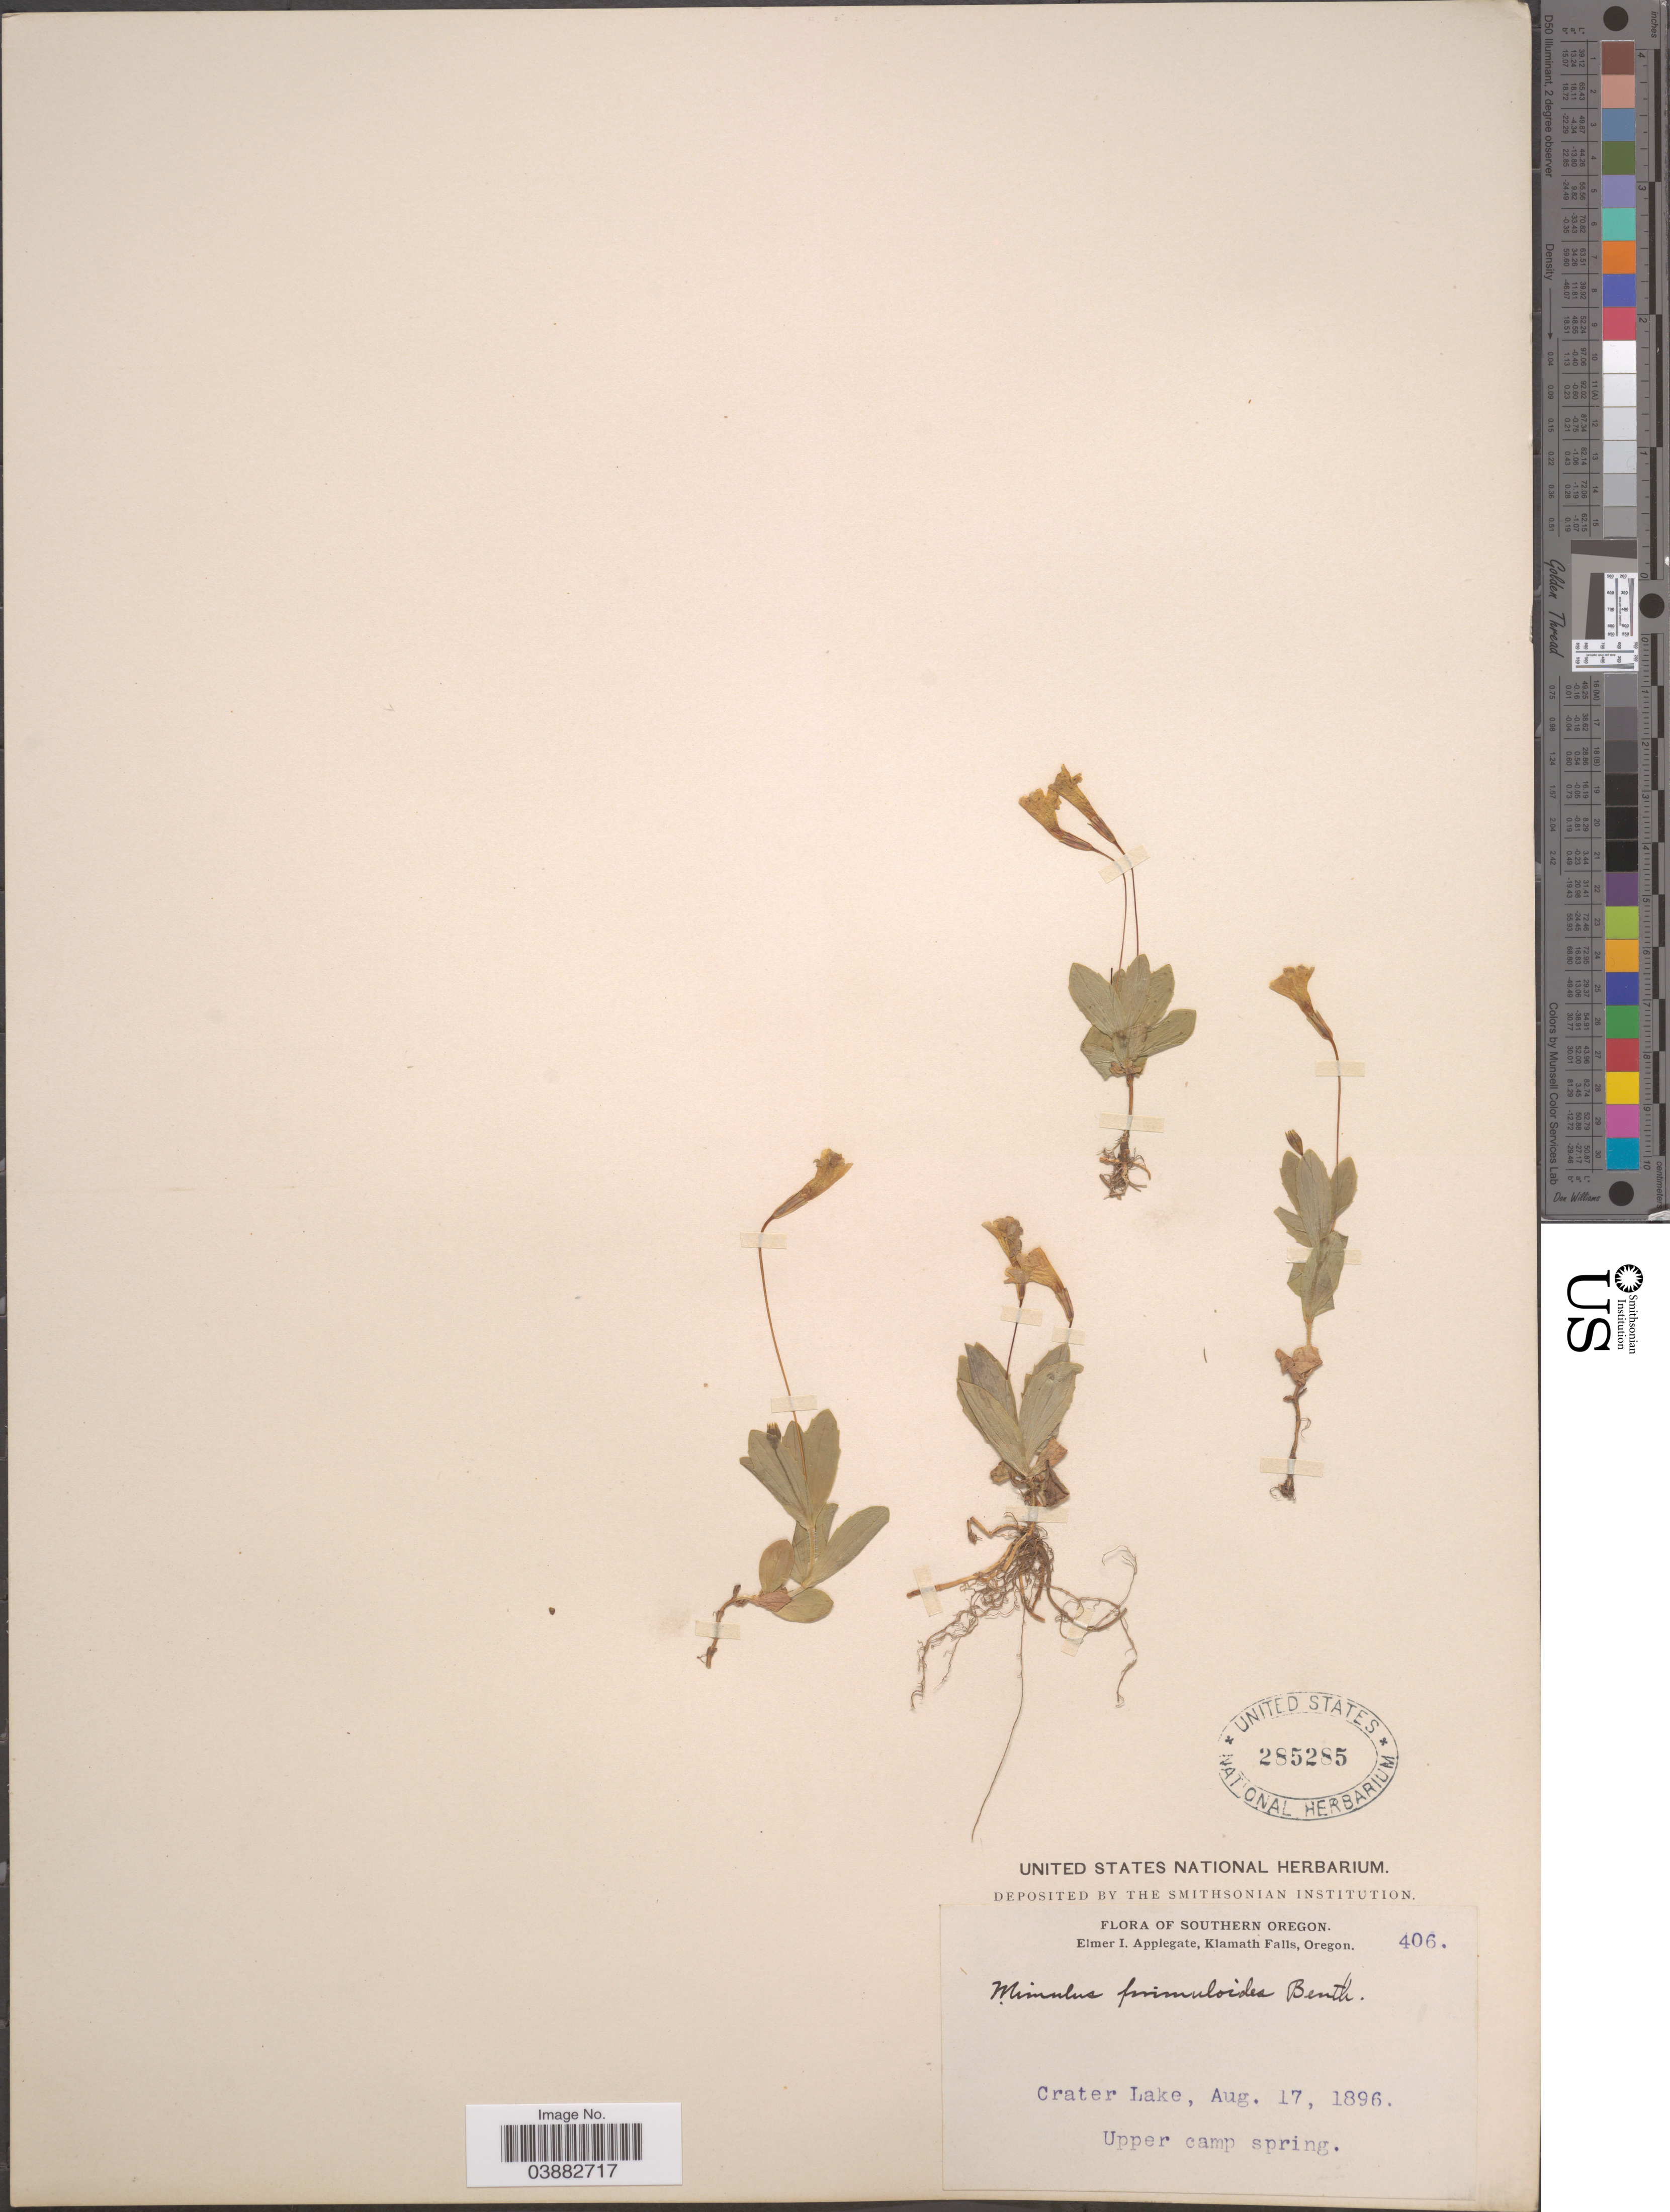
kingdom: Plantae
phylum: Tracheophyta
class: Magnoliopsida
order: Lamiales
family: Phrymaceae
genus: Mimulus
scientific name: Mimulus primuloides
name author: Benth.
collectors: E. I. Applegate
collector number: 406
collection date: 1896-08-17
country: United States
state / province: Oregon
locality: Southern Oregon. Klamath Falls. Crater Lake. Upper camp spring.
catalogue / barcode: US 285285